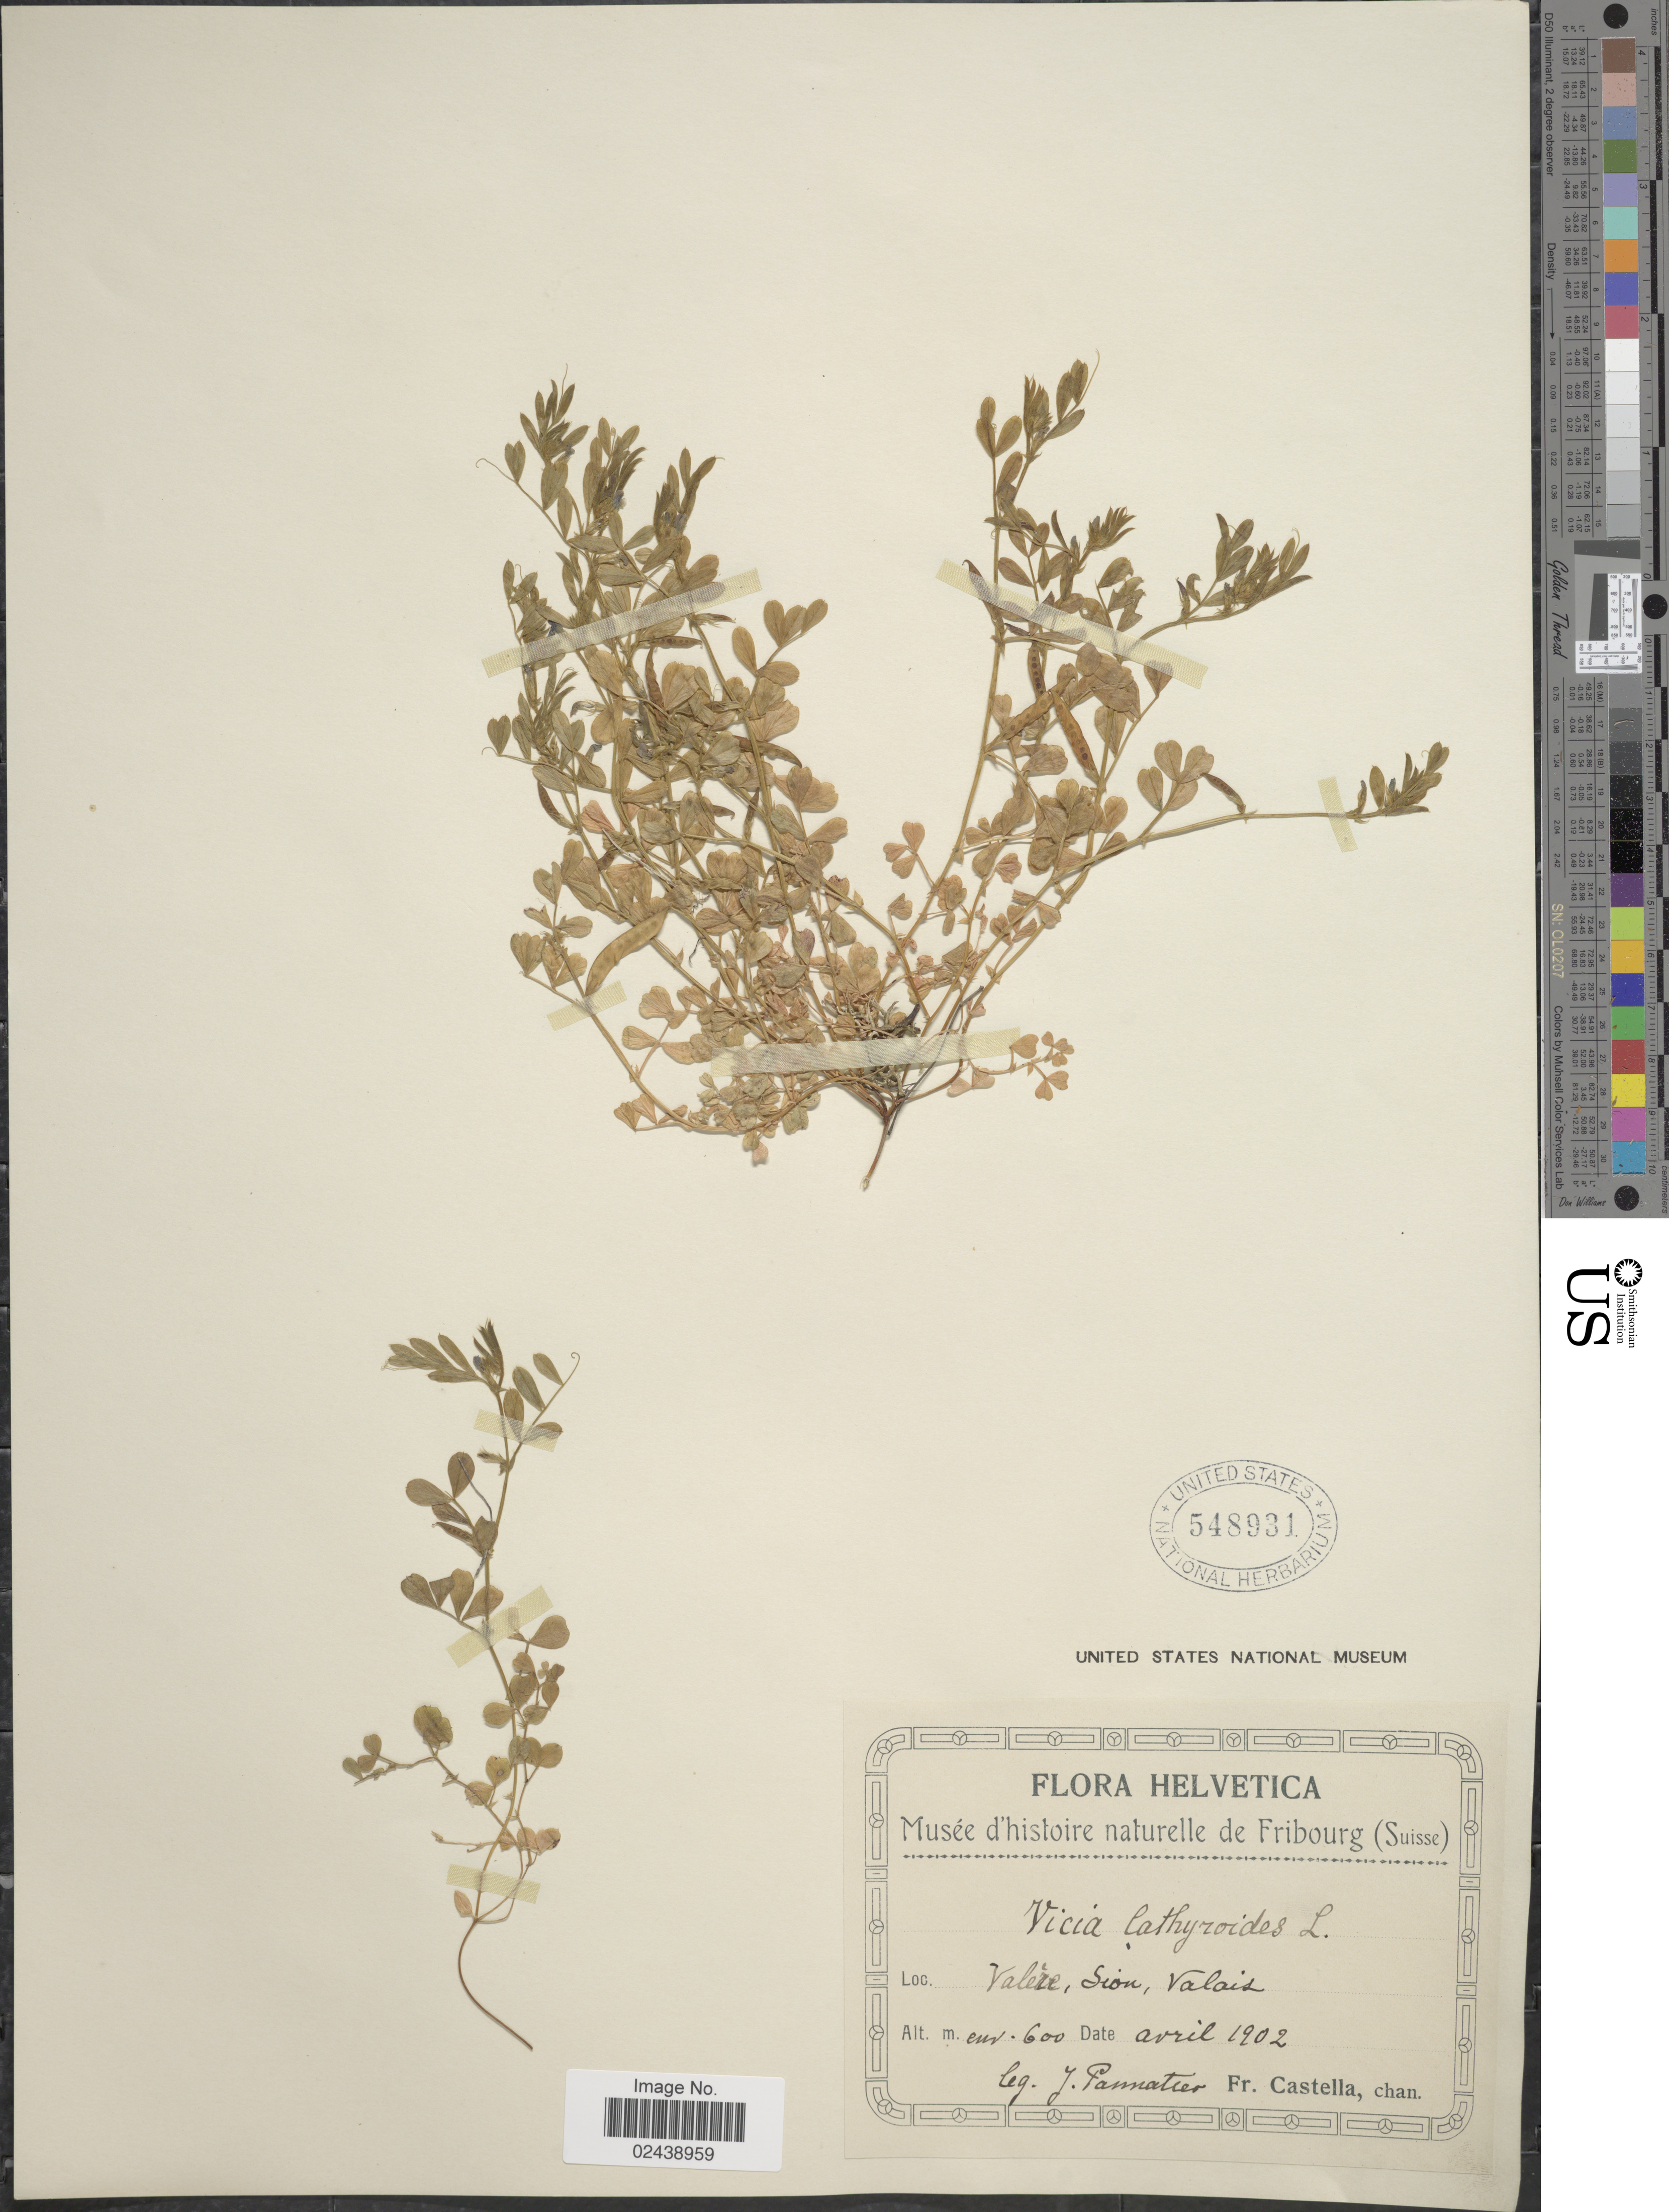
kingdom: Plantae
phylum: Tracheophyta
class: Magnoliopsida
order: Fabales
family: Fabaceae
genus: Vicia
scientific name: Vicia lathyroides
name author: L.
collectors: J. Pannatier & Fr. Castella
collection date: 1902-04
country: Switzerland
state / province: Valais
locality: Helvetica, Valerie, Sion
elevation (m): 600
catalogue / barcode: US 548931